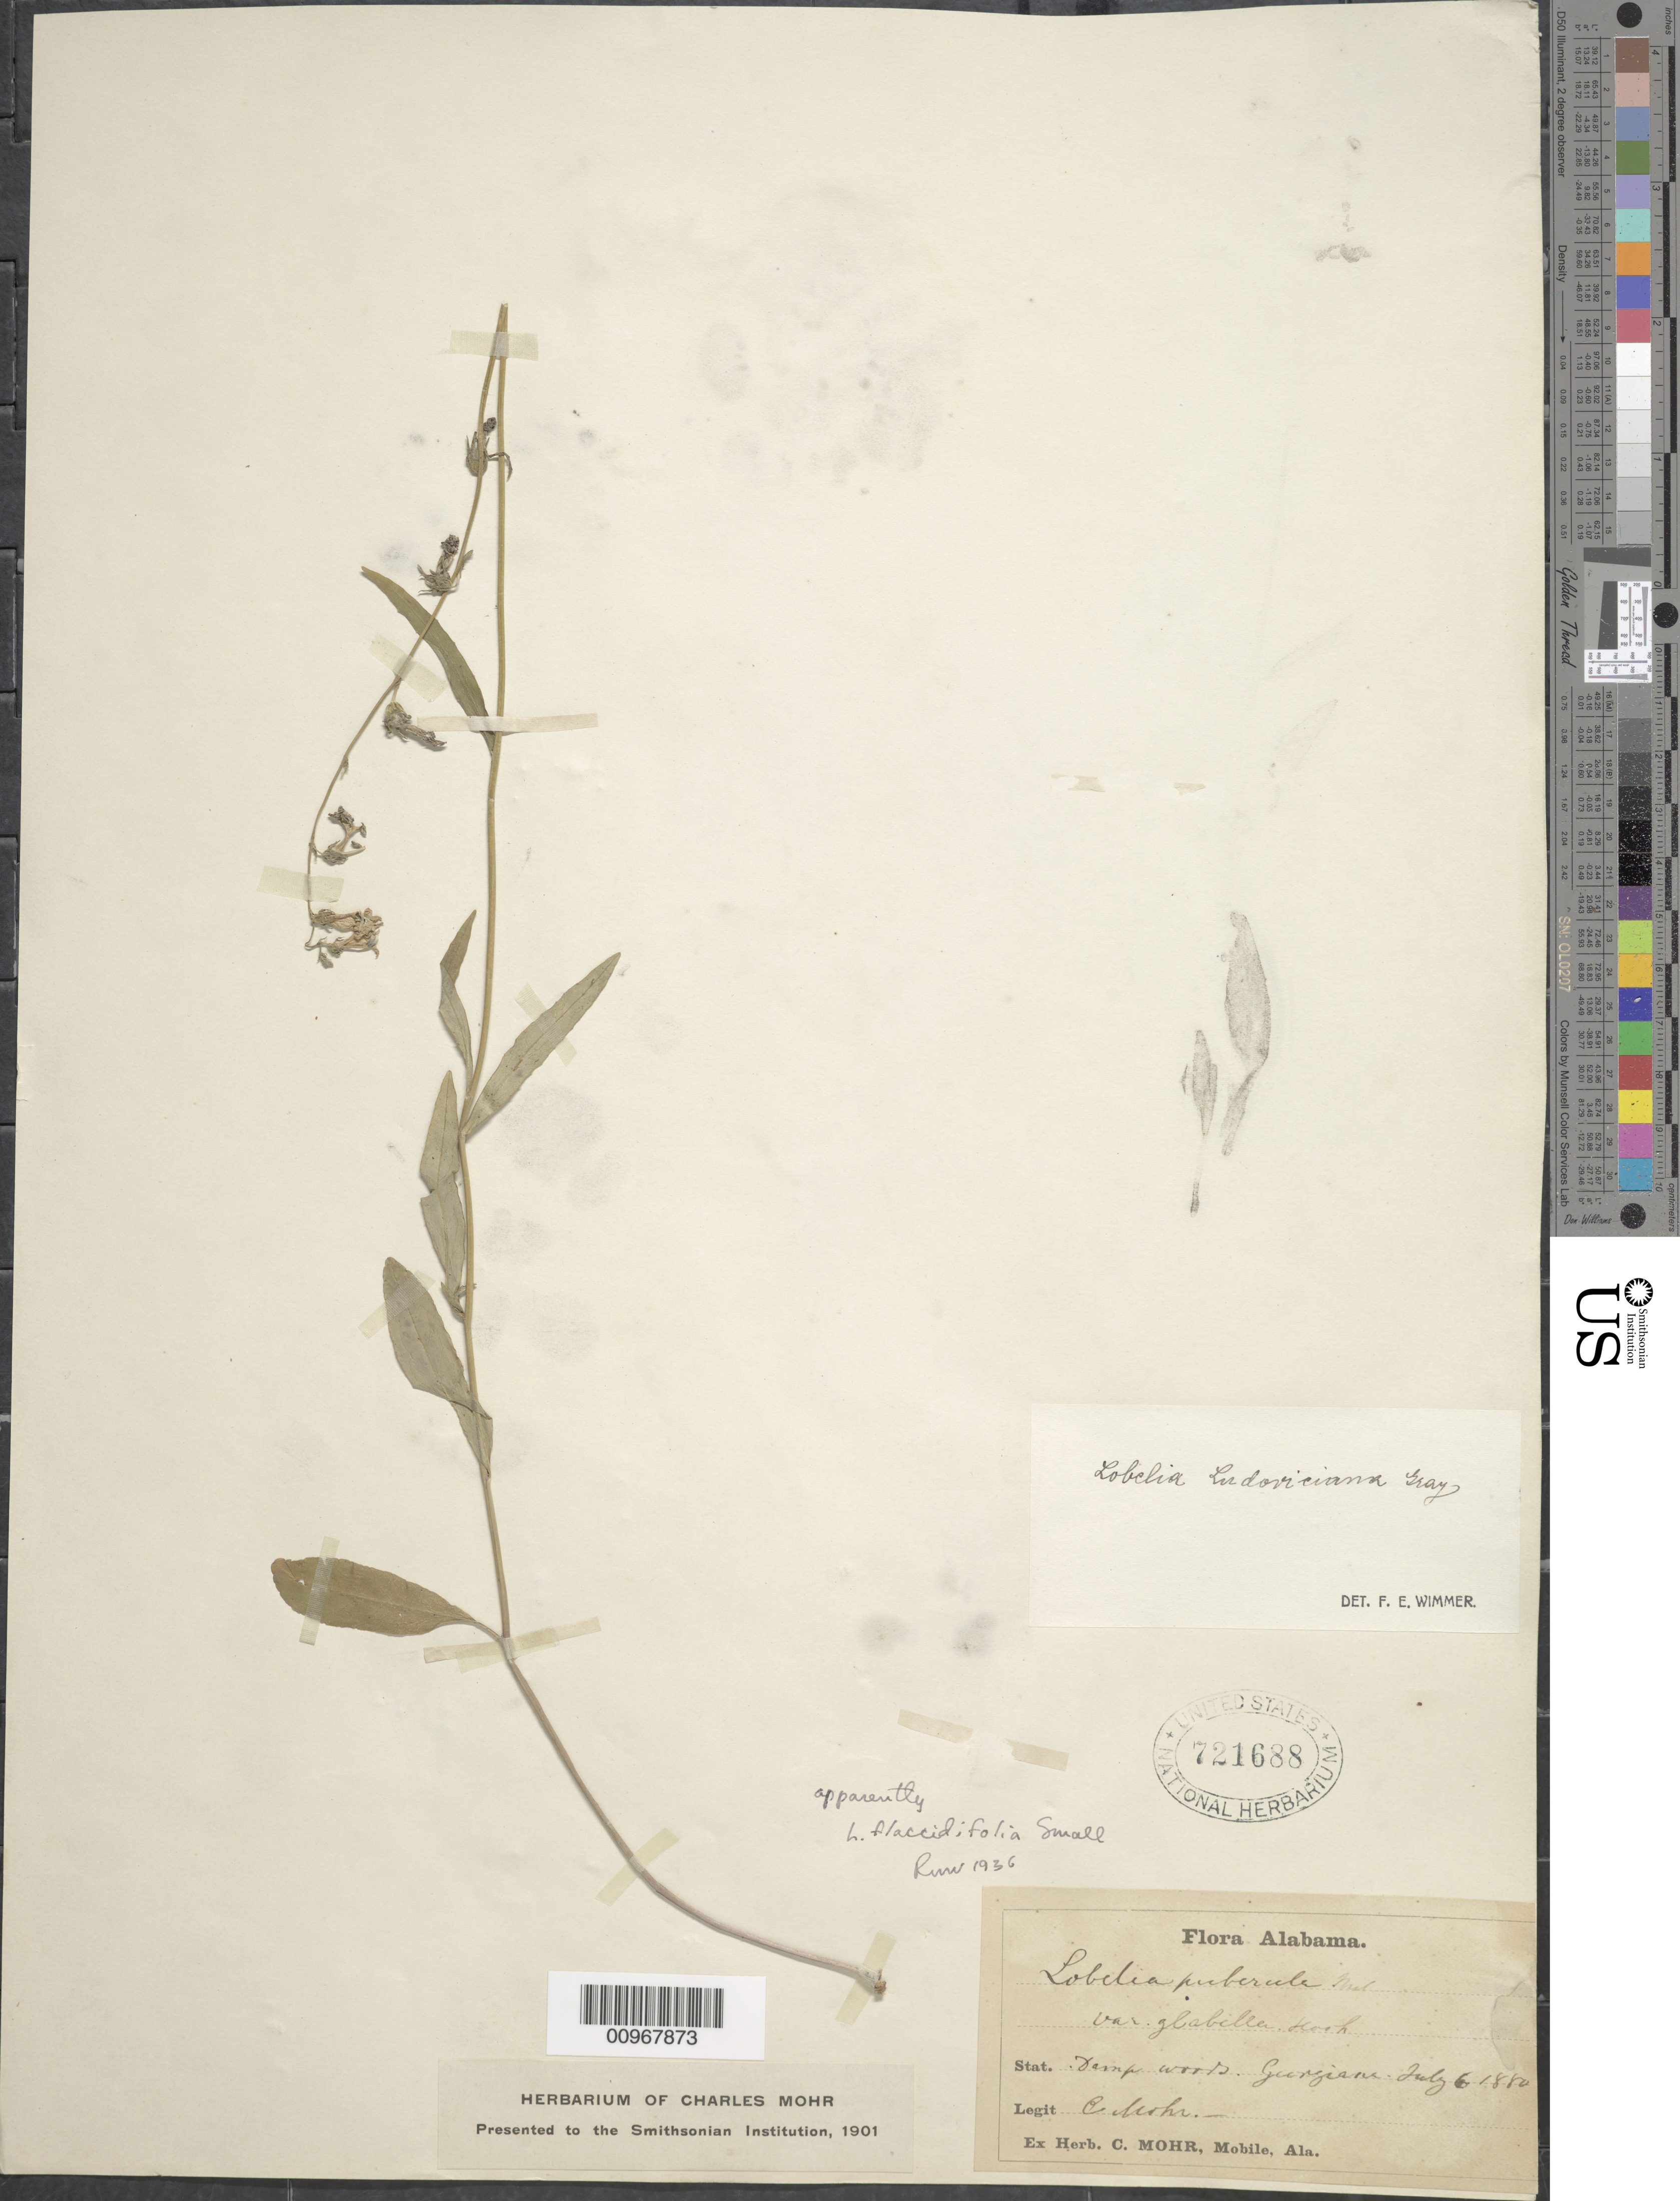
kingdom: Plantae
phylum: Tracheophyta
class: Magnoliopsida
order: Asterales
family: Campanulaceae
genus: Lobelia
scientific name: Lobelia ludoviciana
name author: Alph. Wood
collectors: C. T. Mohr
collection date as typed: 6 Jul 1880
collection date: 1880-07-06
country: United States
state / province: Alabama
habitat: damp woods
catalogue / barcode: US 721688